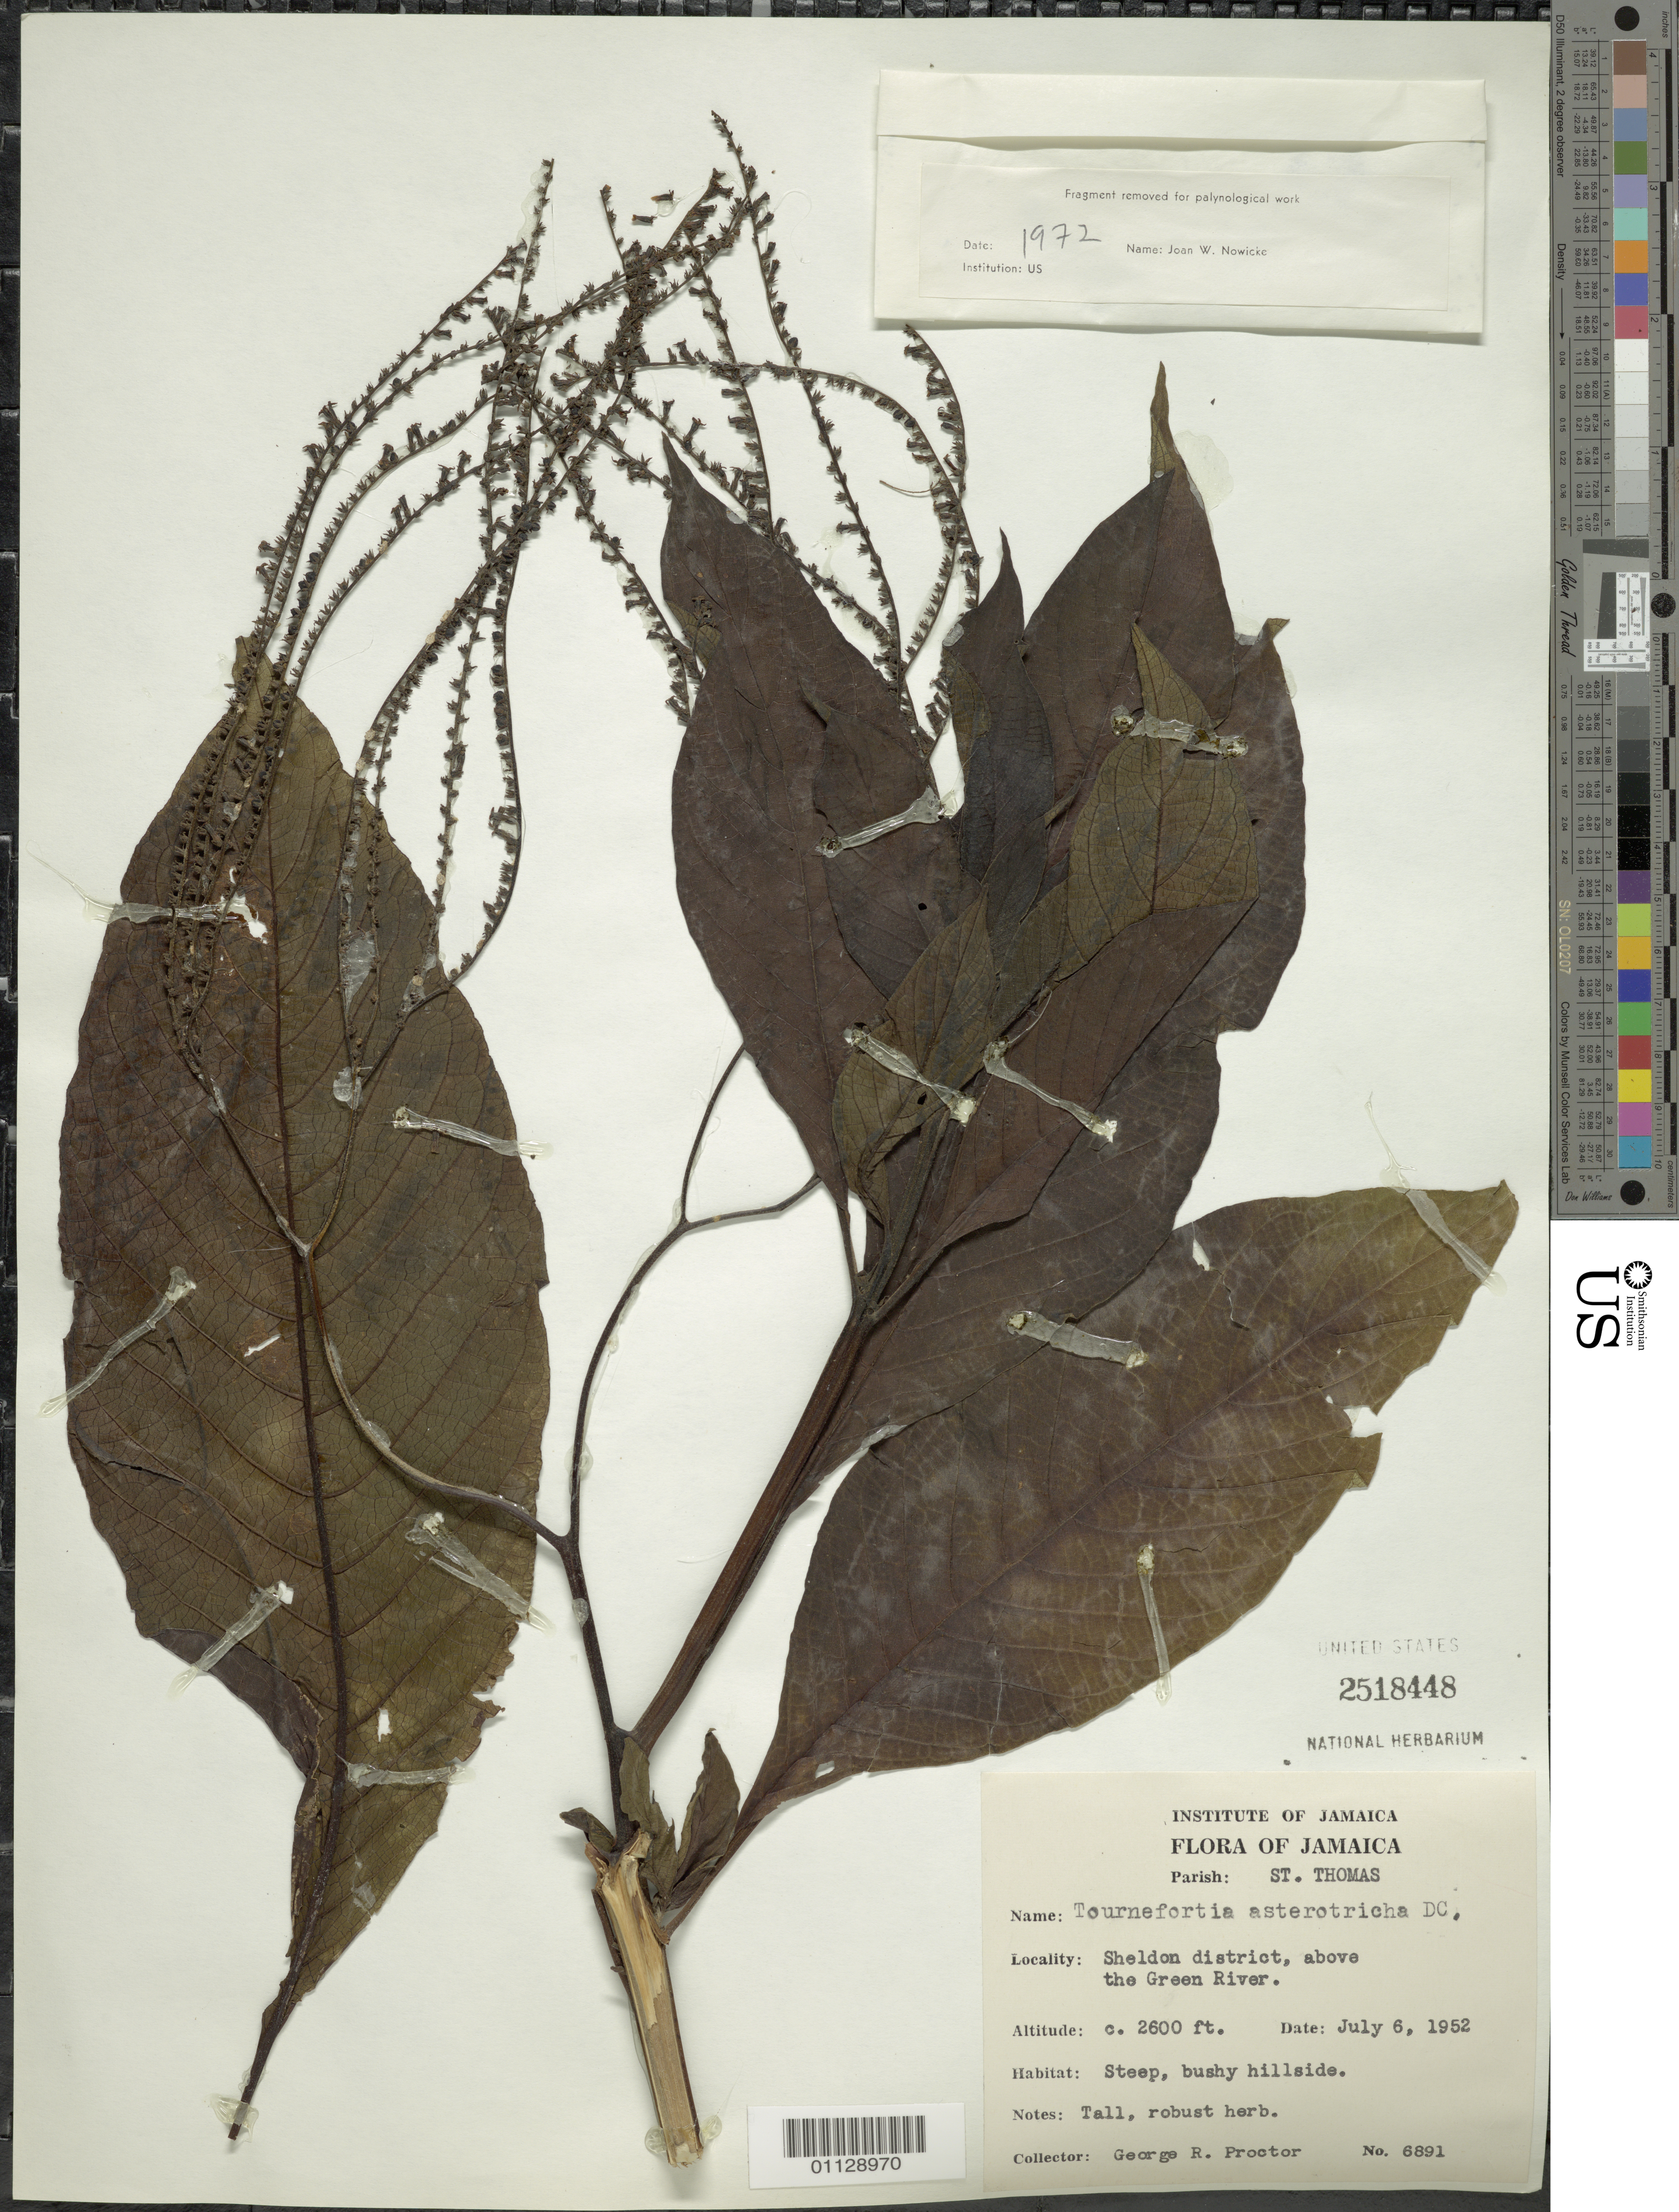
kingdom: Plantae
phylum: Tracheophyta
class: Magnoliopsida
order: Boraginales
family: Heliotropiaceae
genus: Tournefortia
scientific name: Tournefortia astrotricha var. astrotricha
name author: A. DC.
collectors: G. R. Proctor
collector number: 6891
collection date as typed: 06 Jul 1952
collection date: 1952-07-06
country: Jamaica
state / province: Saint Thomas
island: Jamaica I.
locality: Sheldon district, above the Green River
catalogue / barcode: US 2518448